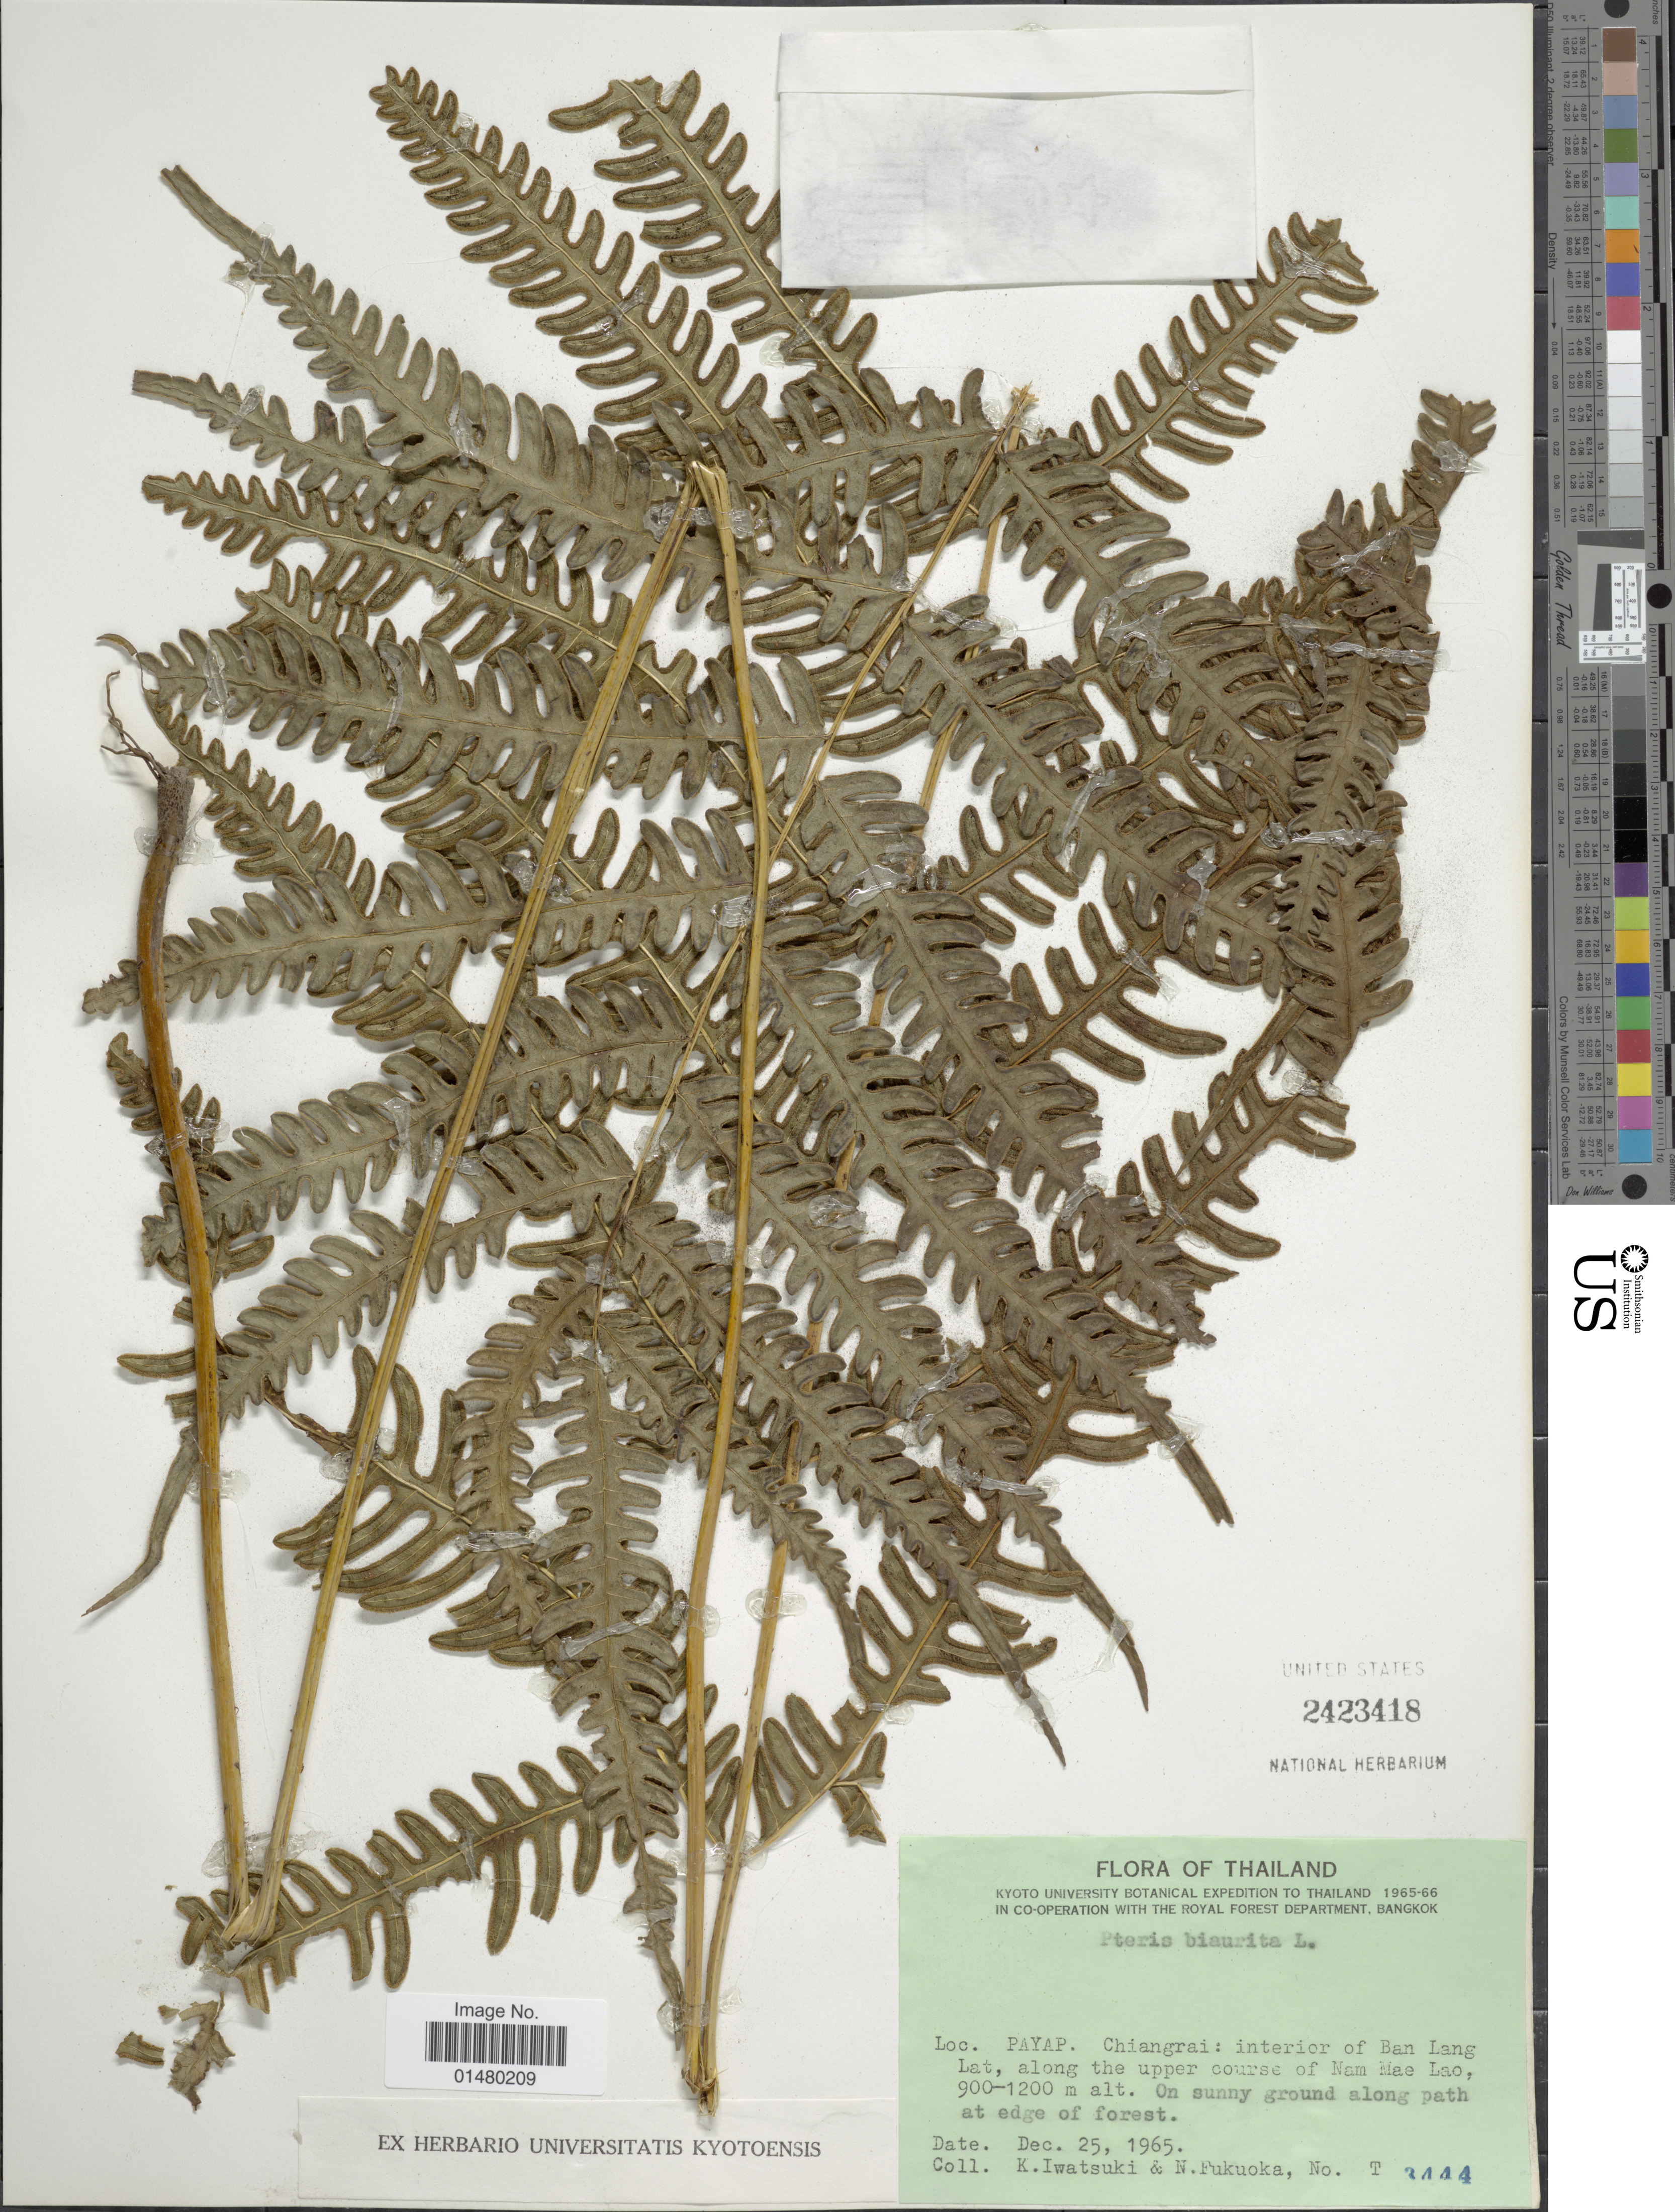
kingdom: Plantae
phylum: Tracheophyta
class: Polypodiopsida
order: Polypodiales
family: Pteridaceae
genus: Pteris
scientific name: Pteris biaurita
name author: L.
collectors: K. Iwatsuki & N. Fukuoka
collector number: T 3444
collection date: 1965-12-25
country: Thailand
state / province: Chiang Rai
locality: Payap, interior of Ban Lang Lat, along the upper course of Nam Mae Lao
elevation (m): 900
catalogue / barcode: US 2423418